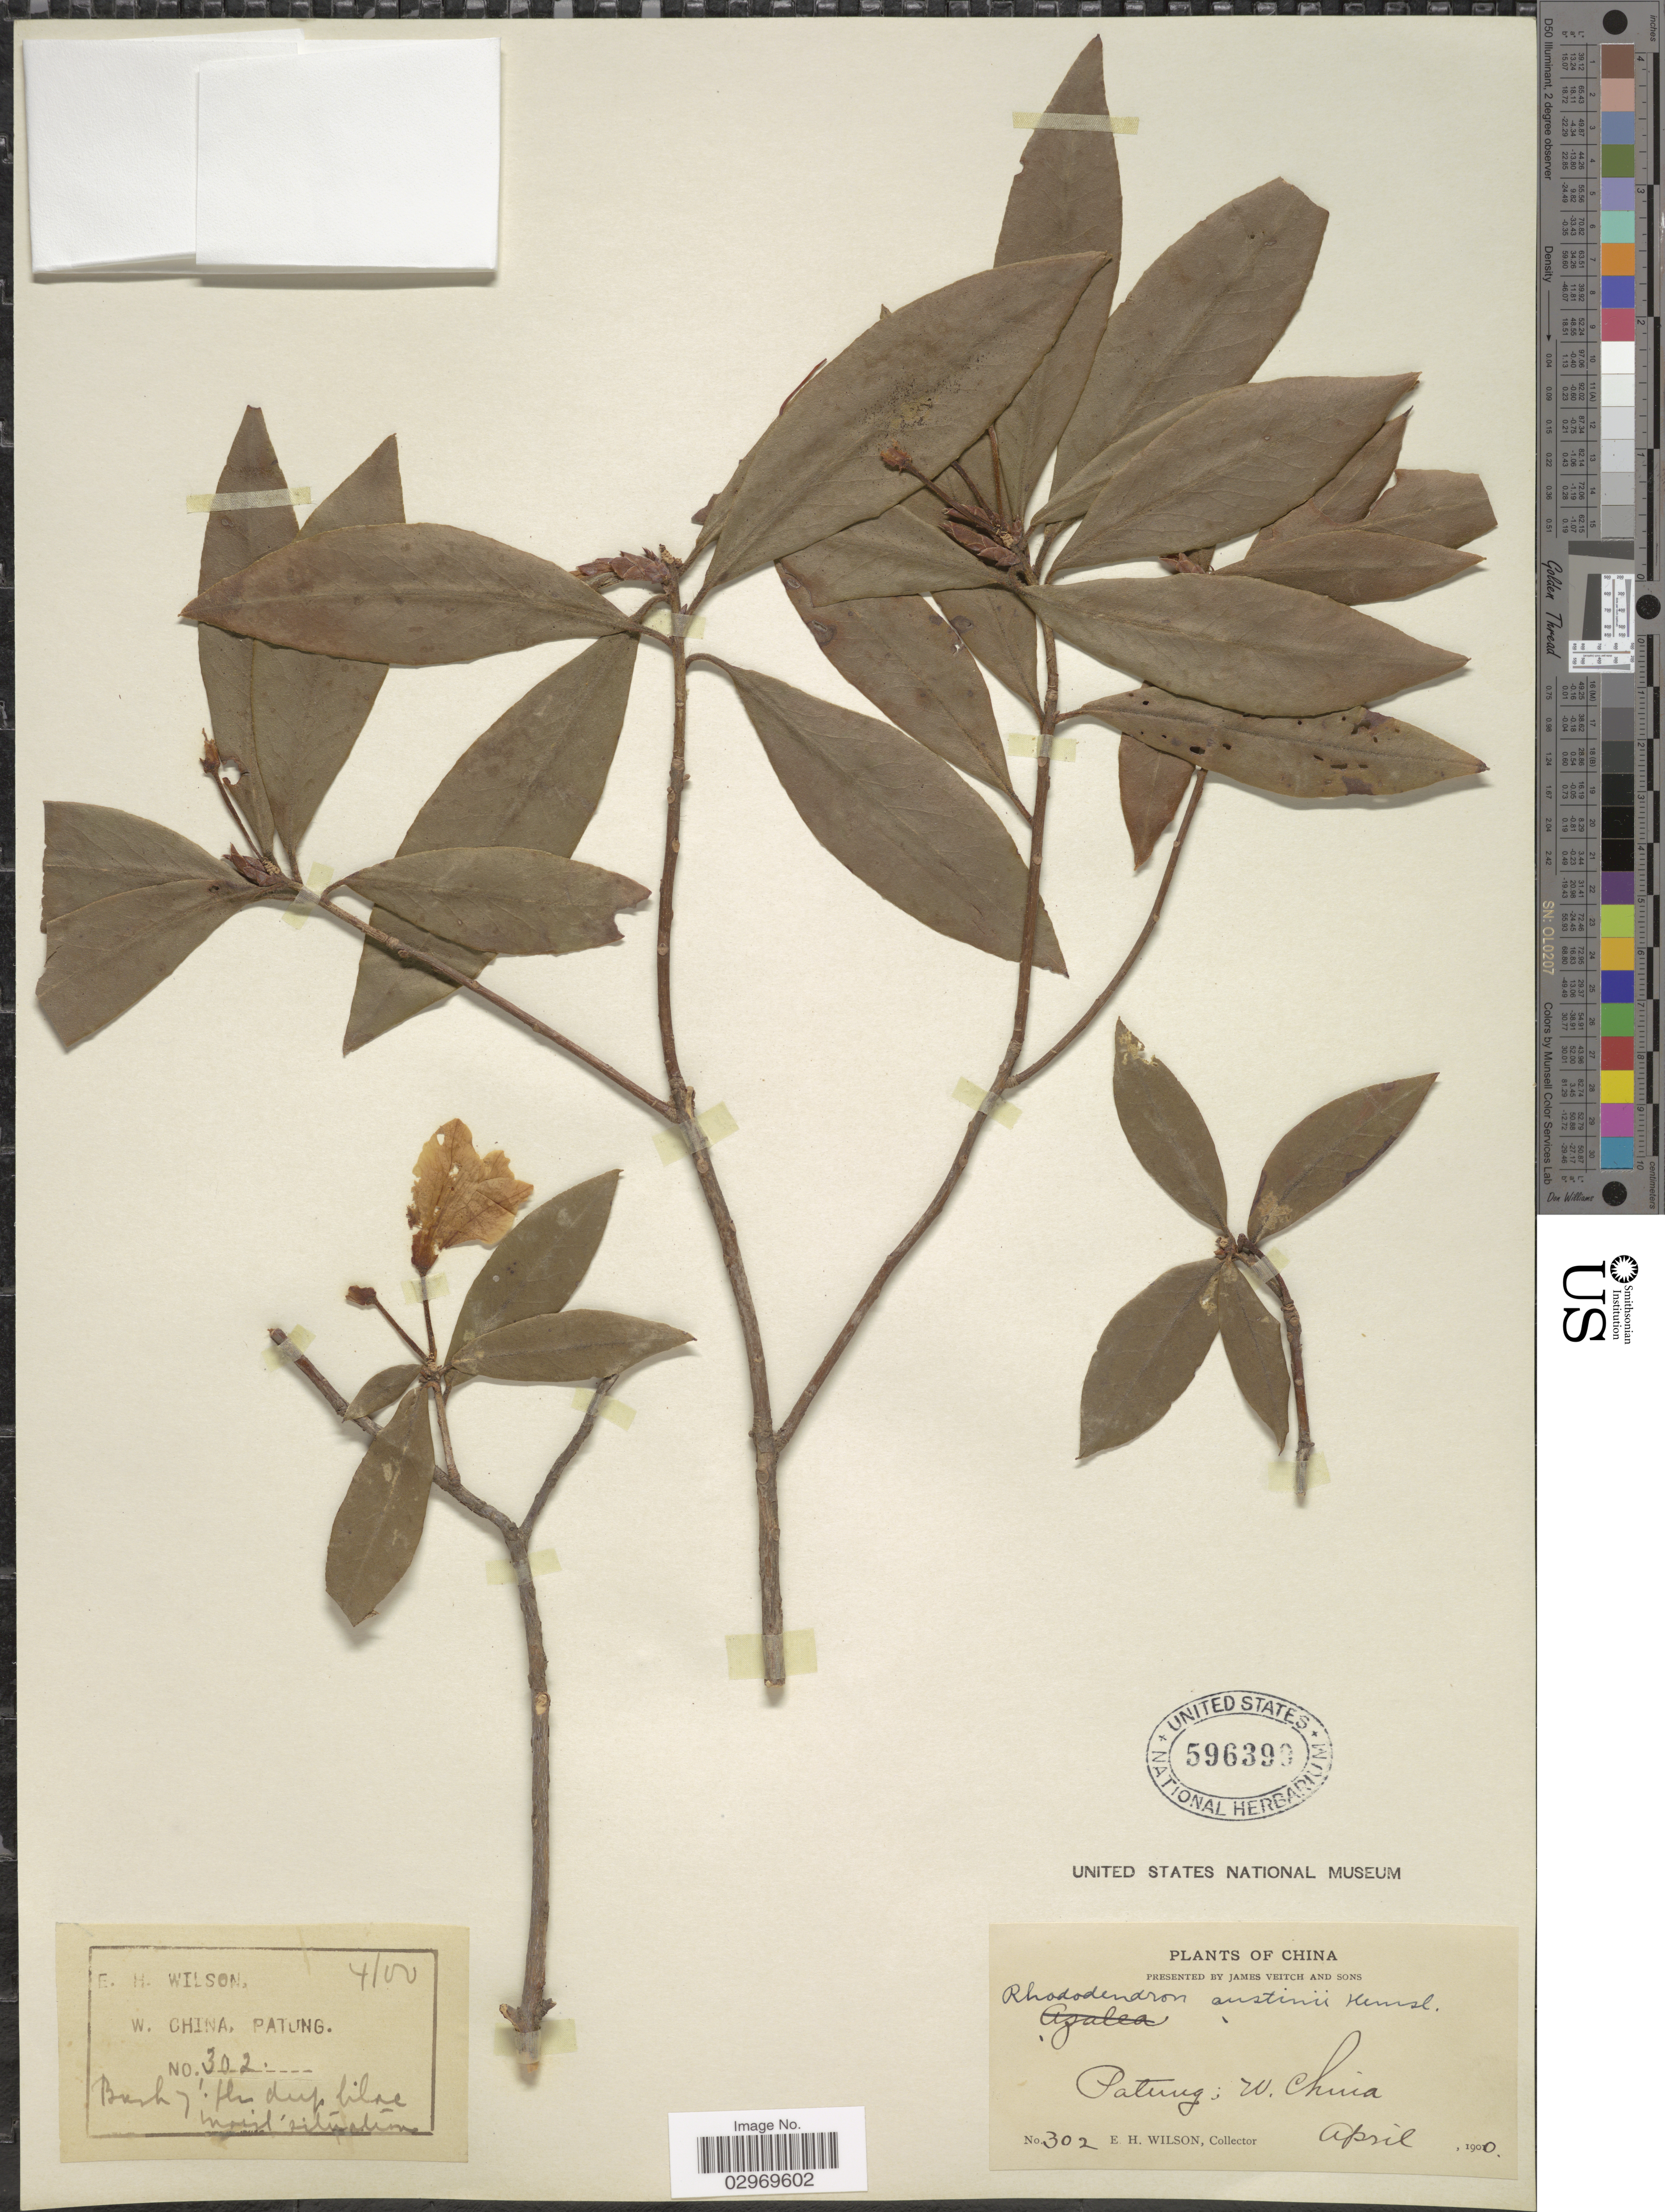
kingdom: Plantae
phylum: Tracheophyta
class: Magnoliopsida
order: Ericales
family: Ericaceae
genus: Rhododendron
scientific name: Rhododendron augustinei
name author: Hemsl.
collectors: E. Wilson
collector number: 302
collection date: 1900-04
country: China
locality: Patung, W. China.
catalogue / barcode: US 596399